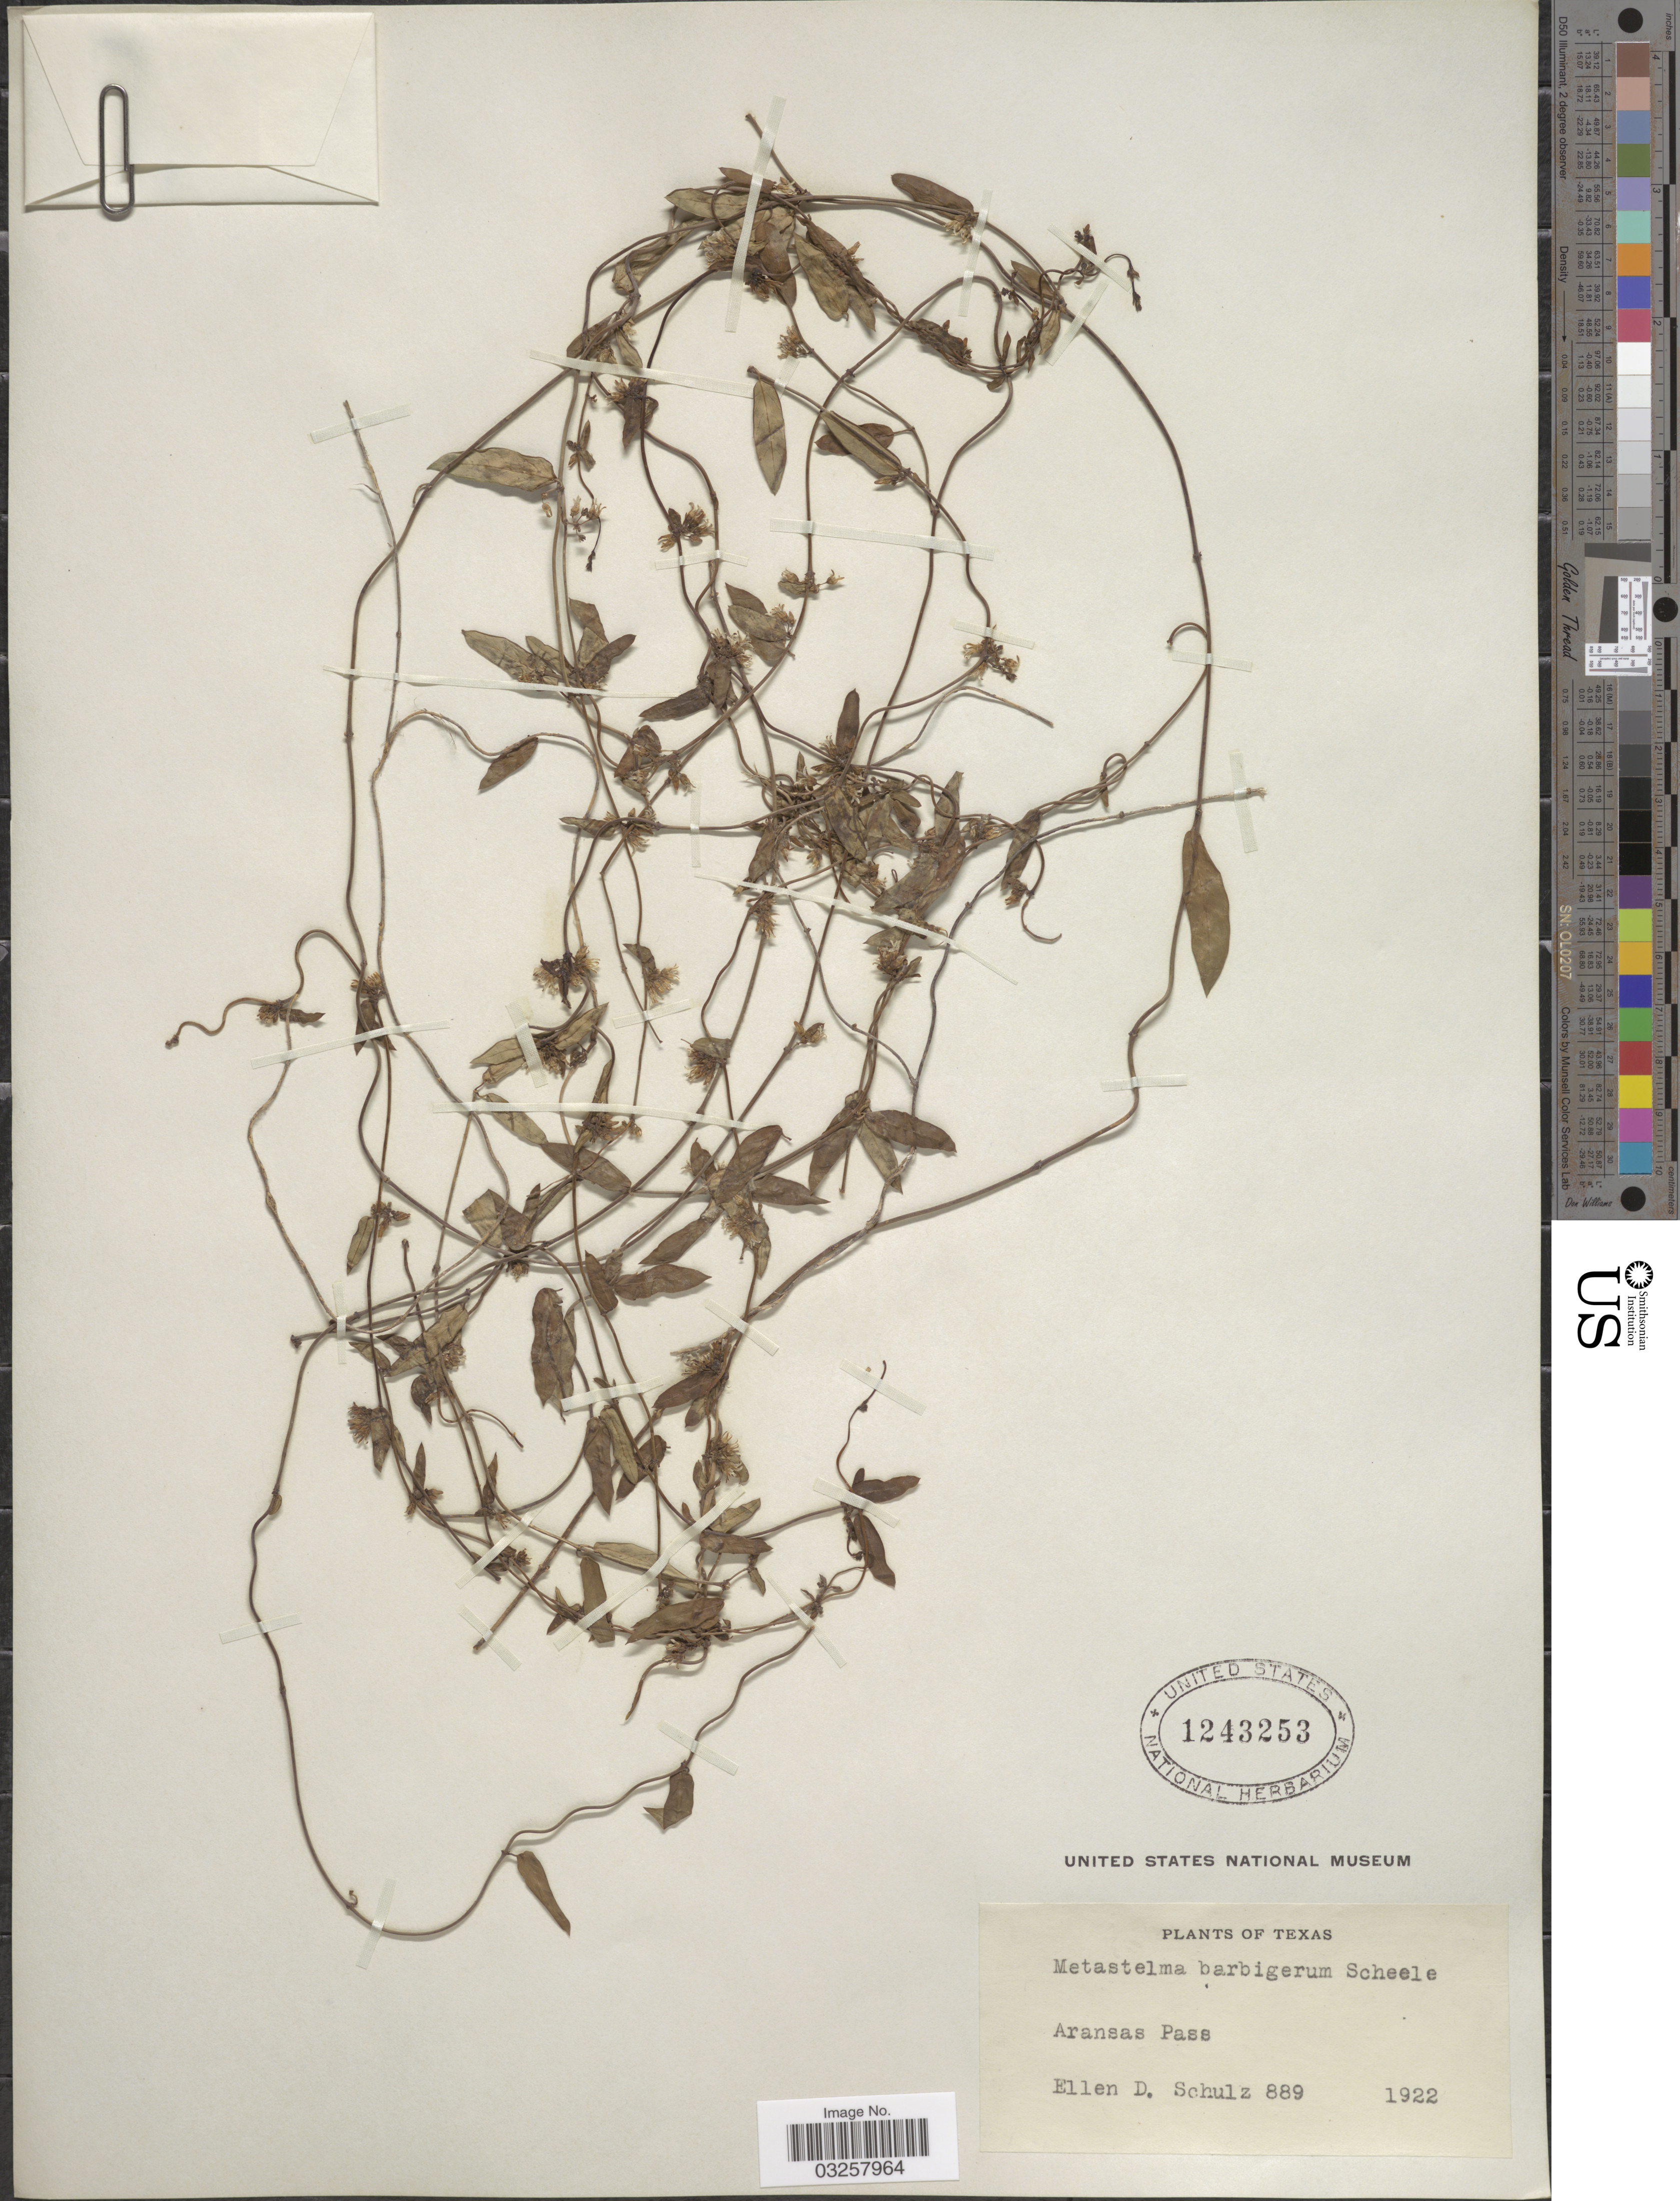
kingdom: Plantae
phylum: Tracheophyta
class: Magnoliopsida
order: Gentianales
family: Apocynaceae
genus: Metastelma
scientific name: Metastelma barbigerum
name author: Scheele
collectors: E. D. Schulz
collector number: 889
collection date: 1922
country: United States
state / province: Texas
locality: Aransas Pass.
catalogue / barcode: US 1243253